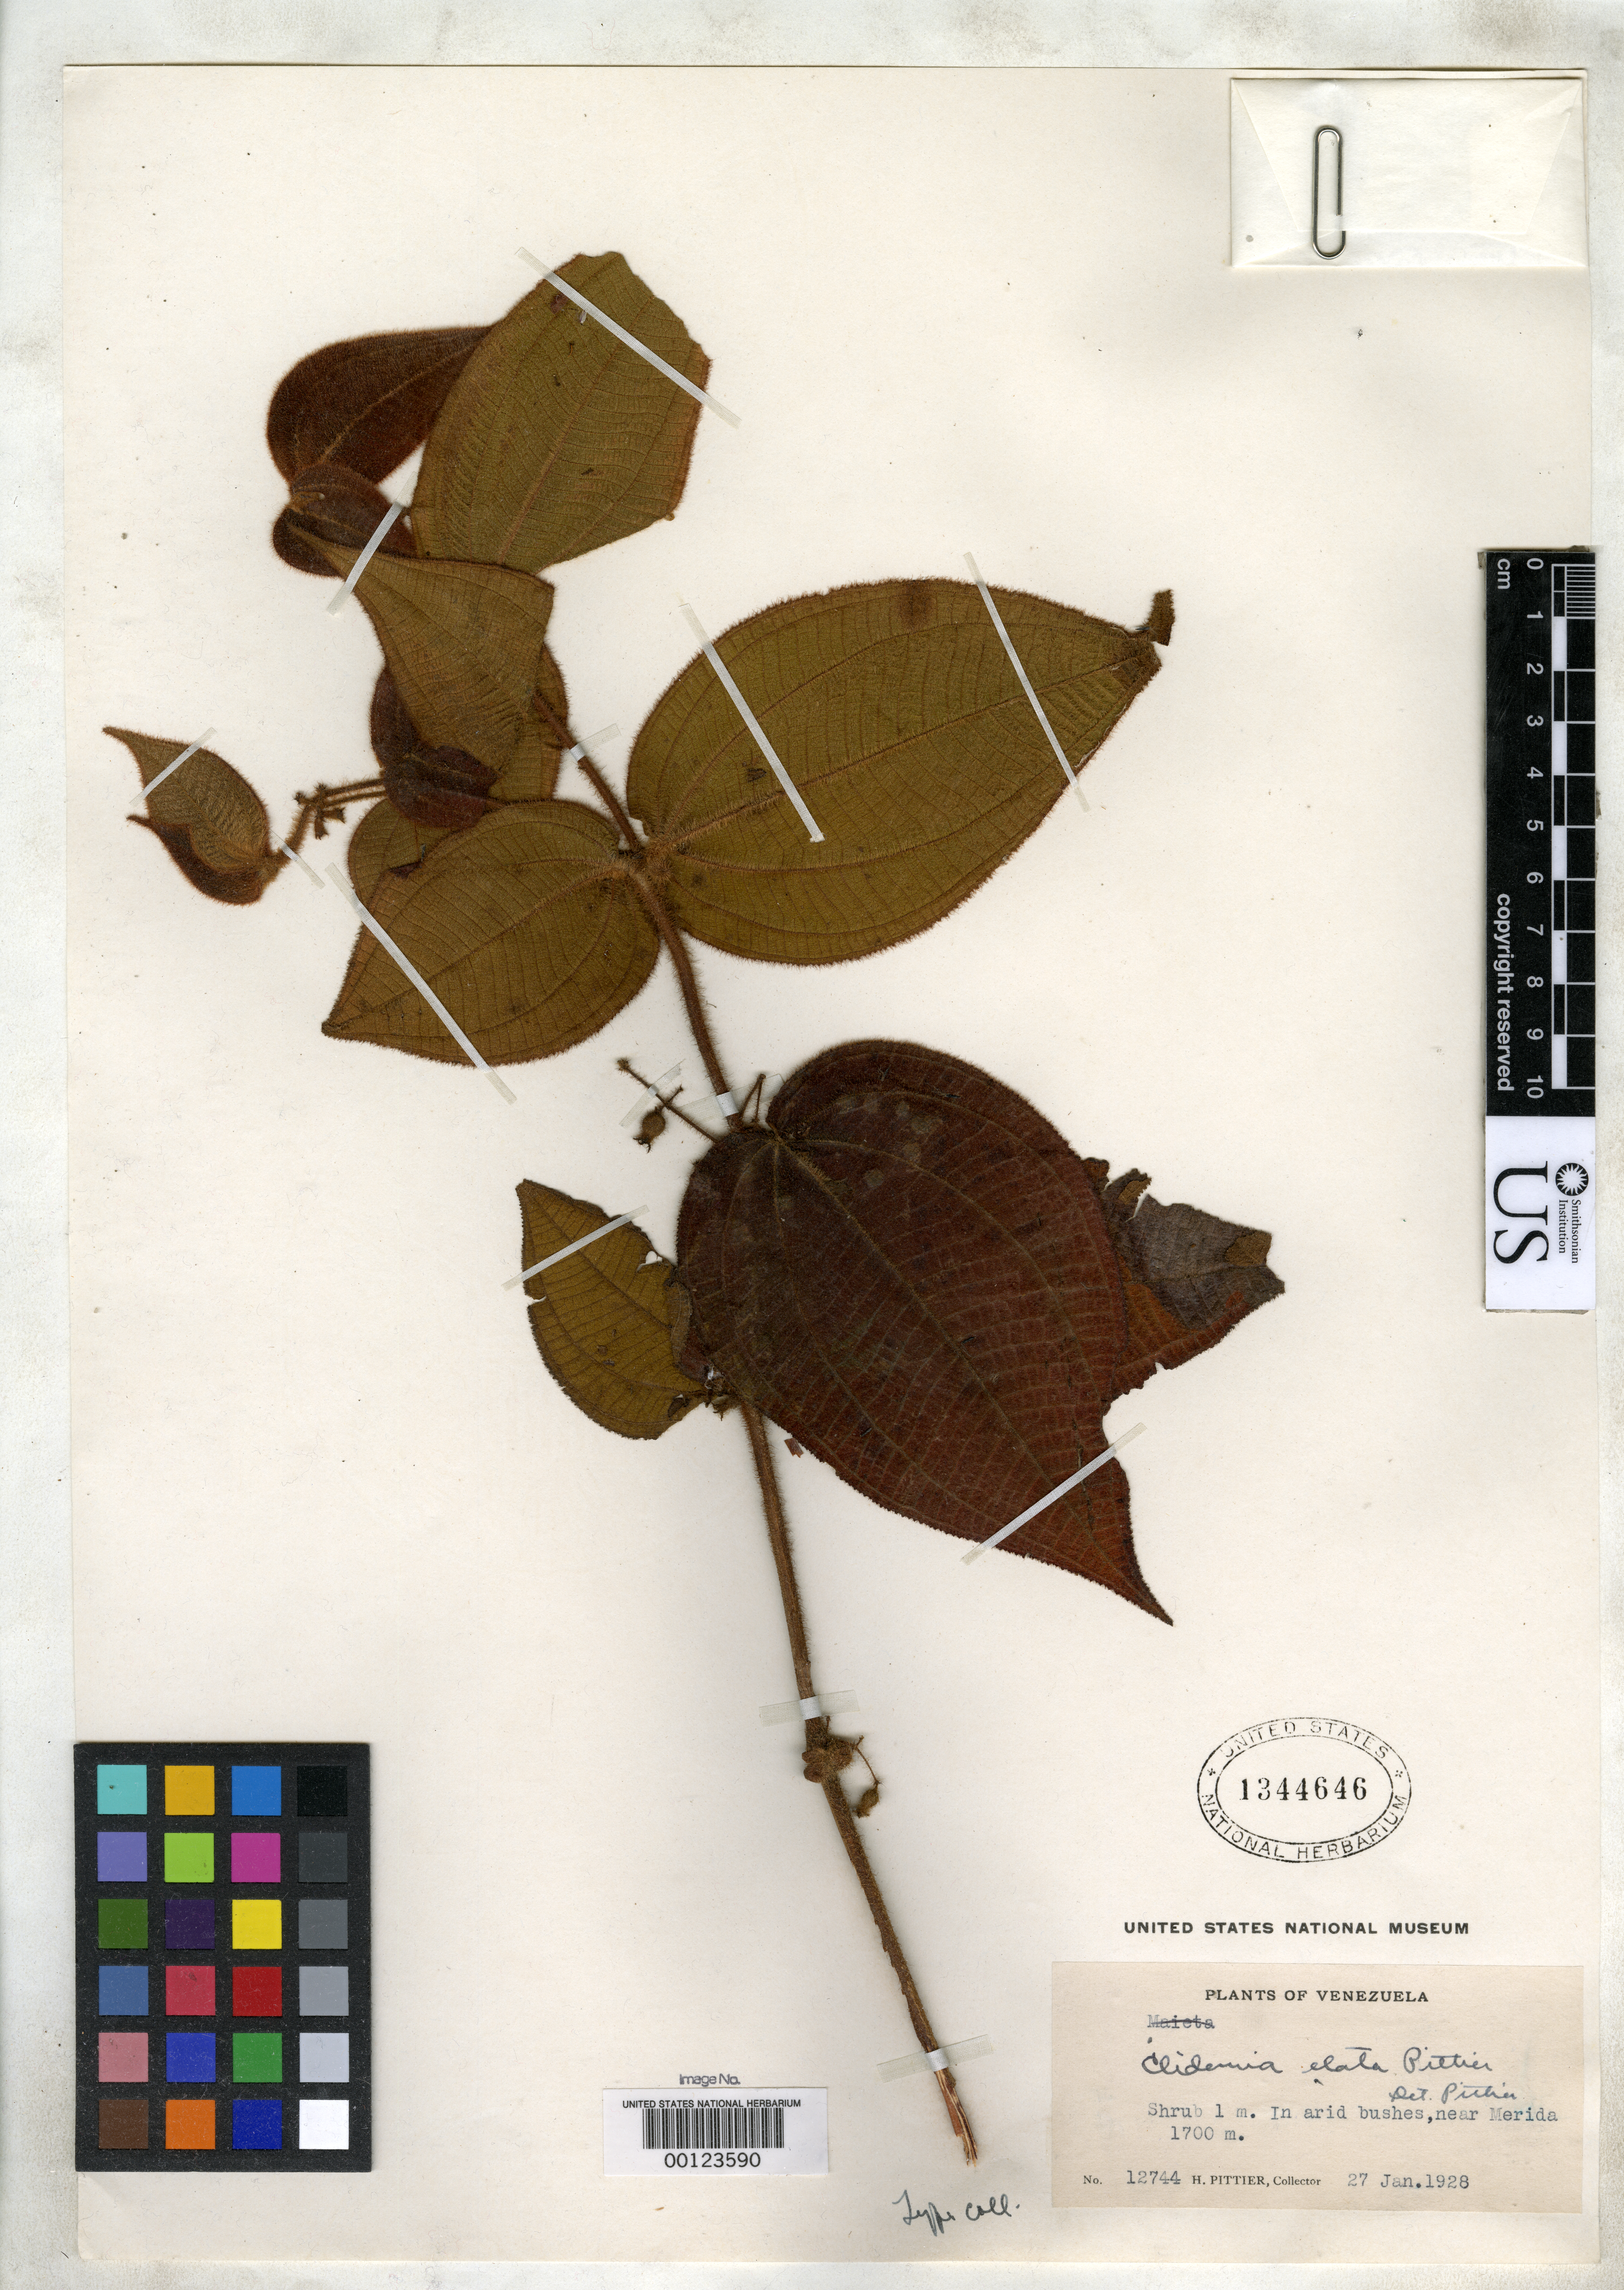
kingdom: Plantae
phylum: Tracheophyta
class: Magnoliopsida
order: Myrtales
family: Melastomataceae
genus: Clidemia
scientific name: Clidemia elata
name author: Pittier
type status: Type Collection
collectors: H. F. Pittier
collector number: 12744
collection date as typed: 26 Jan 1928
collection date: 1928-01-26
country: Venezuela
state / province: Mérida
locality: Near Merida.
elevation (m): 1700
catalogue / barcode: US 1344646